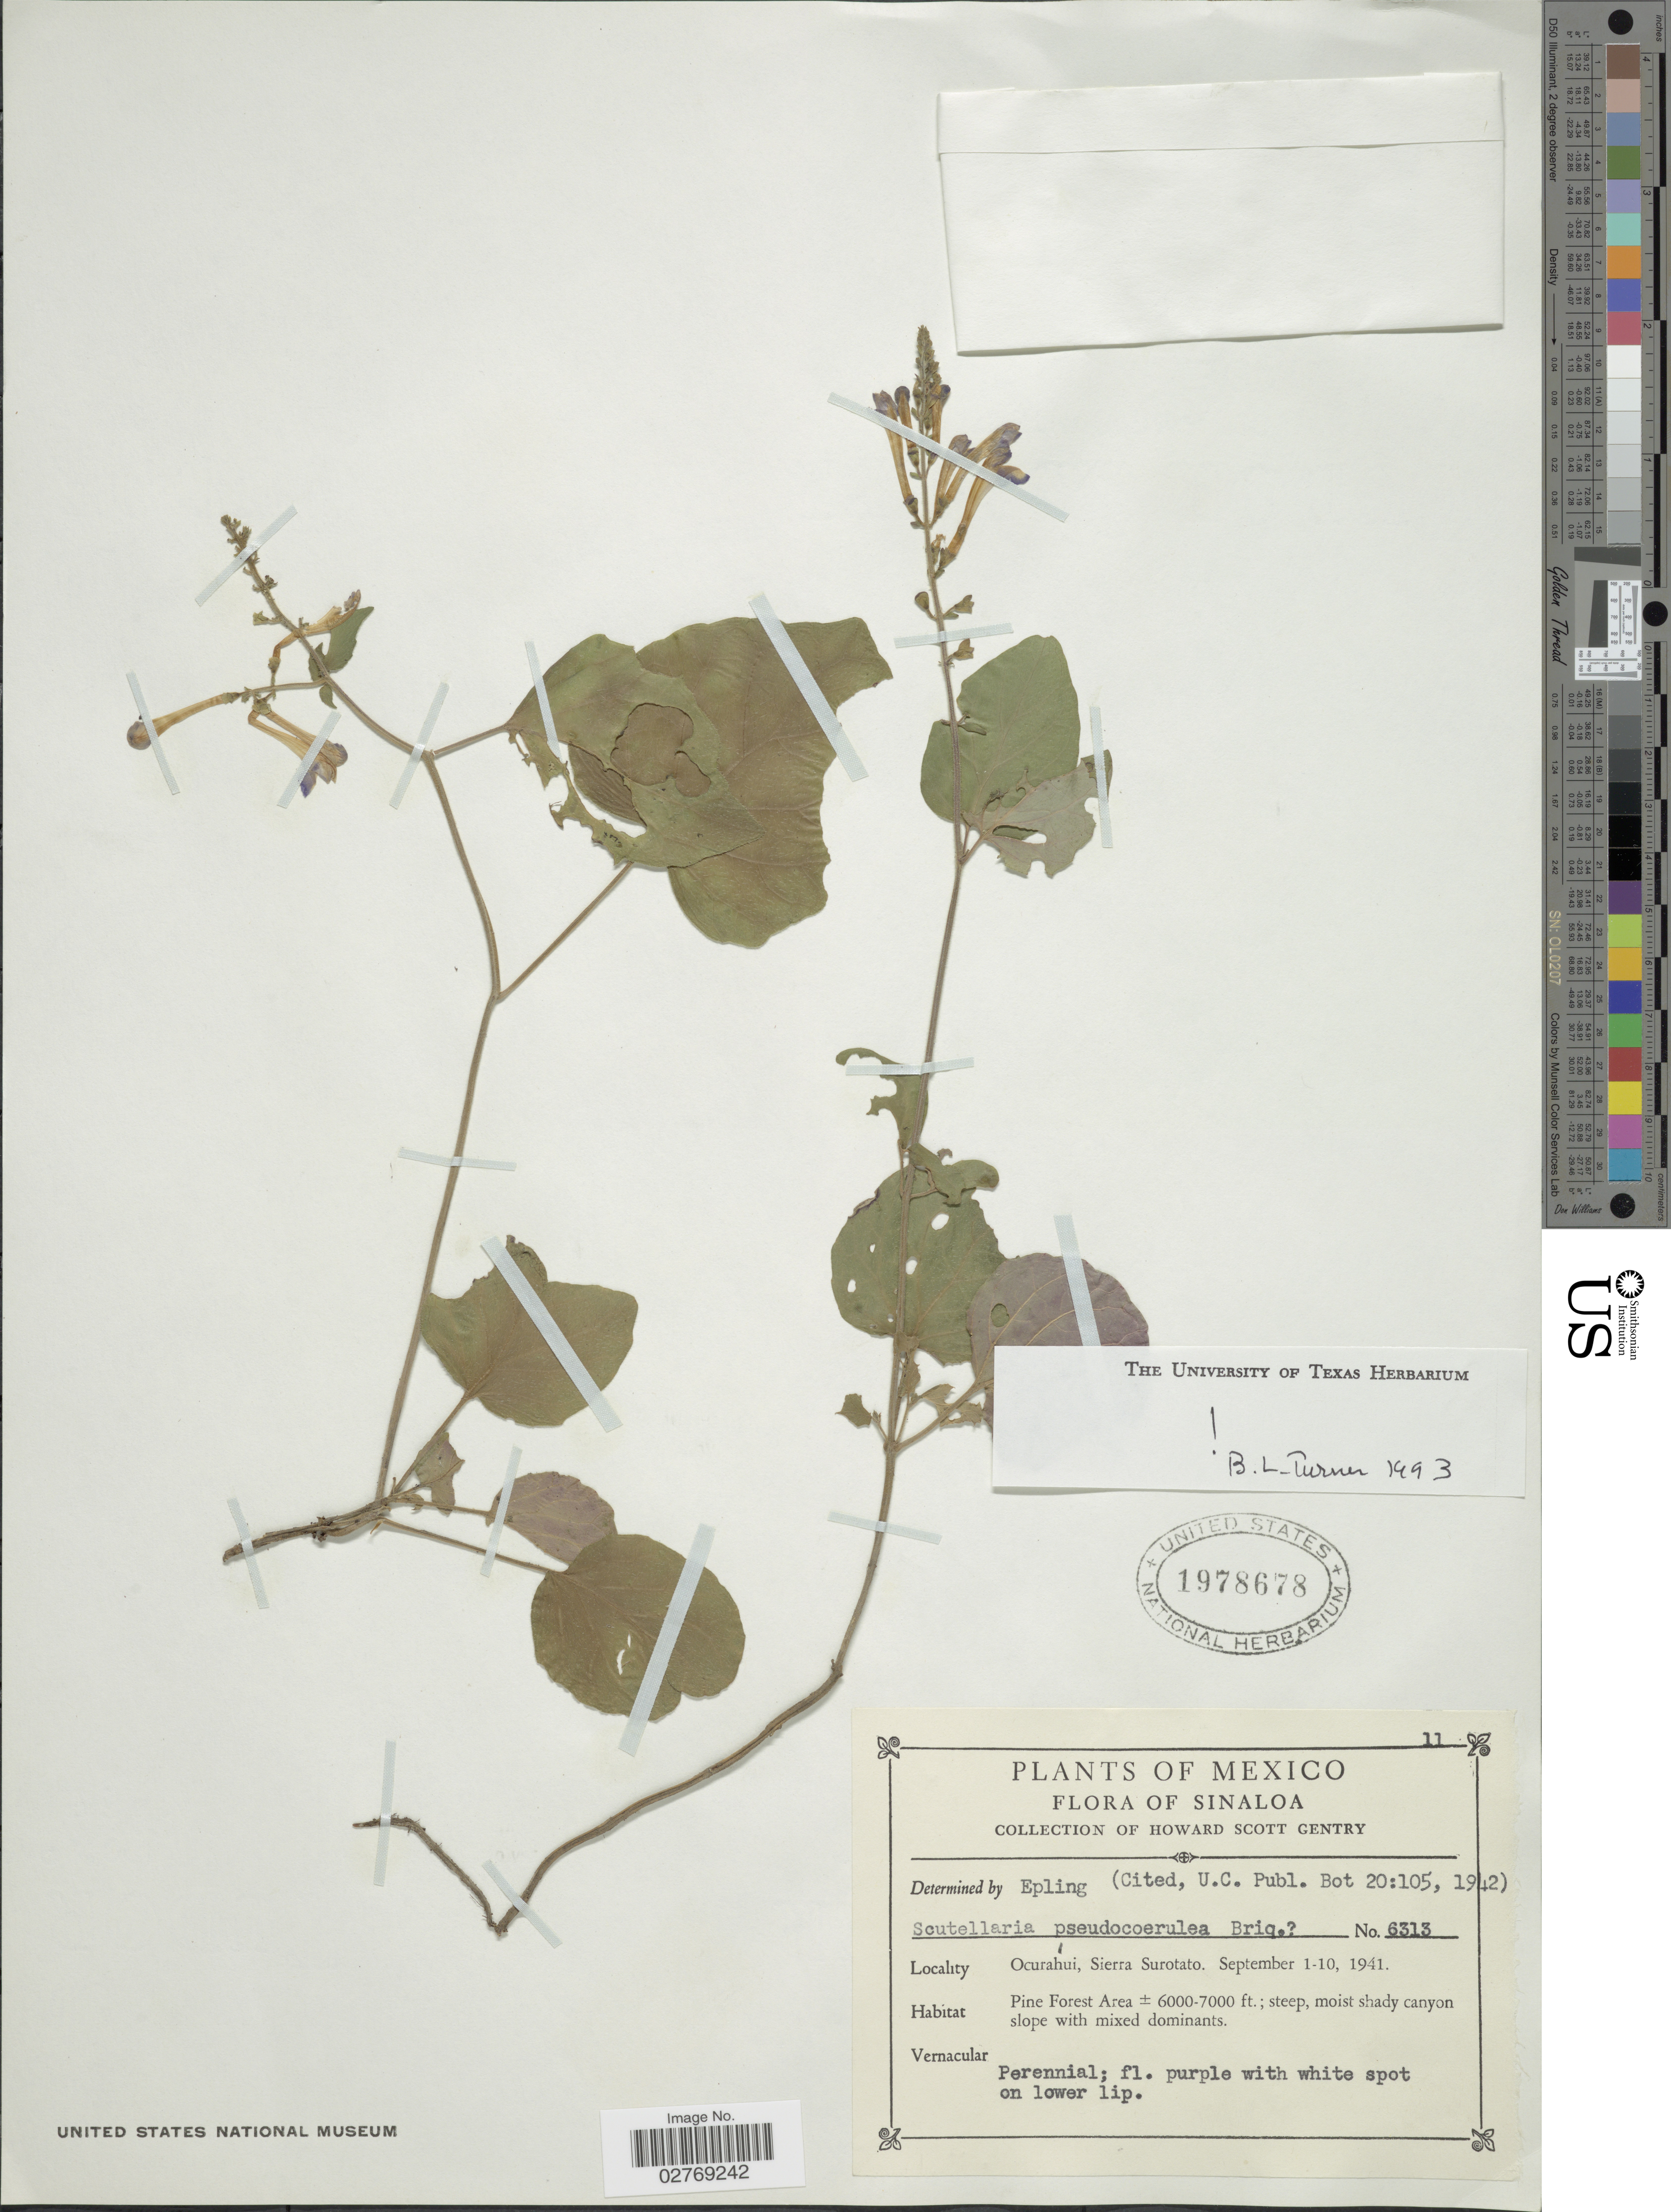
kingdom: Plantae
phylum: Tracheophyta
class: Magnoliopsida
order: Lamiales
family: Lamiaceae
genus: Scutellaria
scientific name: Scutellaria pseudocoerulea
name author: Briq.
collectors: H. S. Gentry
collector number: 6313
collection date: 1941-09-01/1941-09-10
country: Mexico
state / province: Sinaloa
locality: Ocurahui, Sierra Surotato. Pine Forest Area.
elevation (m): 1829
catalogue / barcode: US 1978678